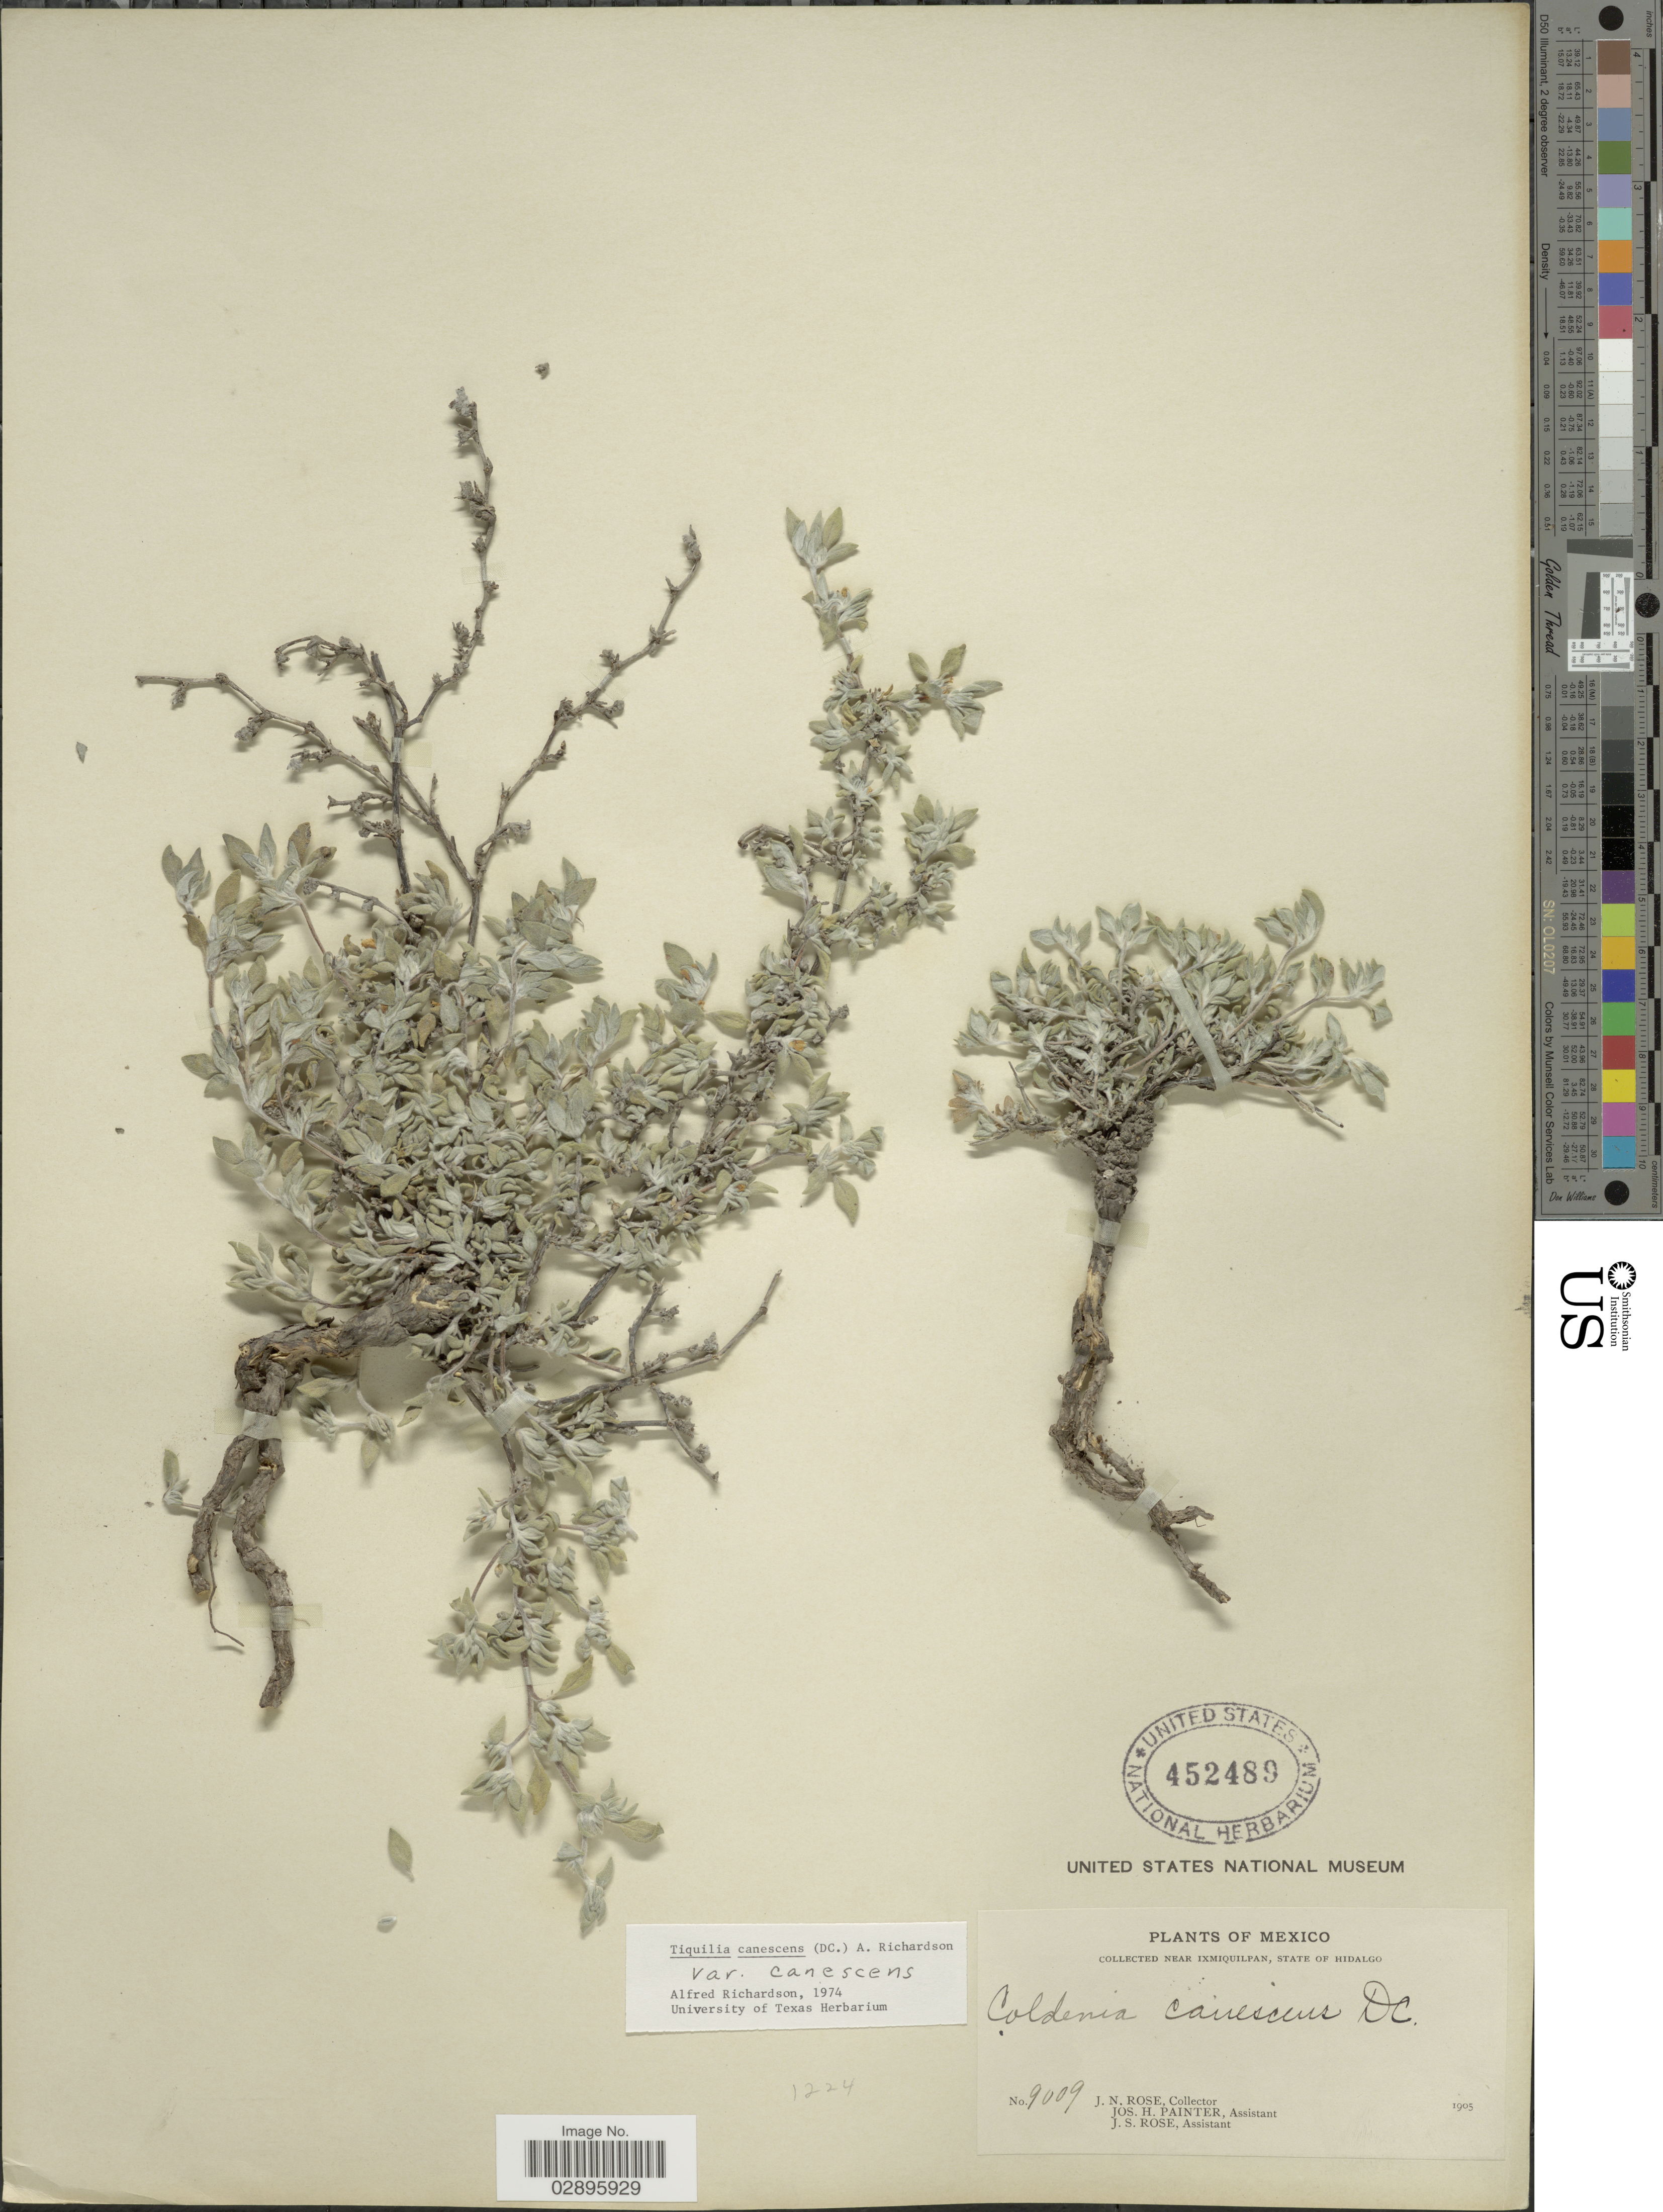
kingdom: Plantae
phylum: Tracheophyta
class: Magnoliopsida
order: Boraginales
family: Ehretiaceae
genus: Tiquilia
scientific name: Tiquilia canescens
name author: (A. DC.) A.T. Richardson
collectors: J. N. Rose, J. H. Painter & J. S. Rose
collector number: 9009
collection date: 1905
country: Mexico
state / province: Hidalgo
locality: Near Ixmiquilpan.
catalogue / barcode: US 452489